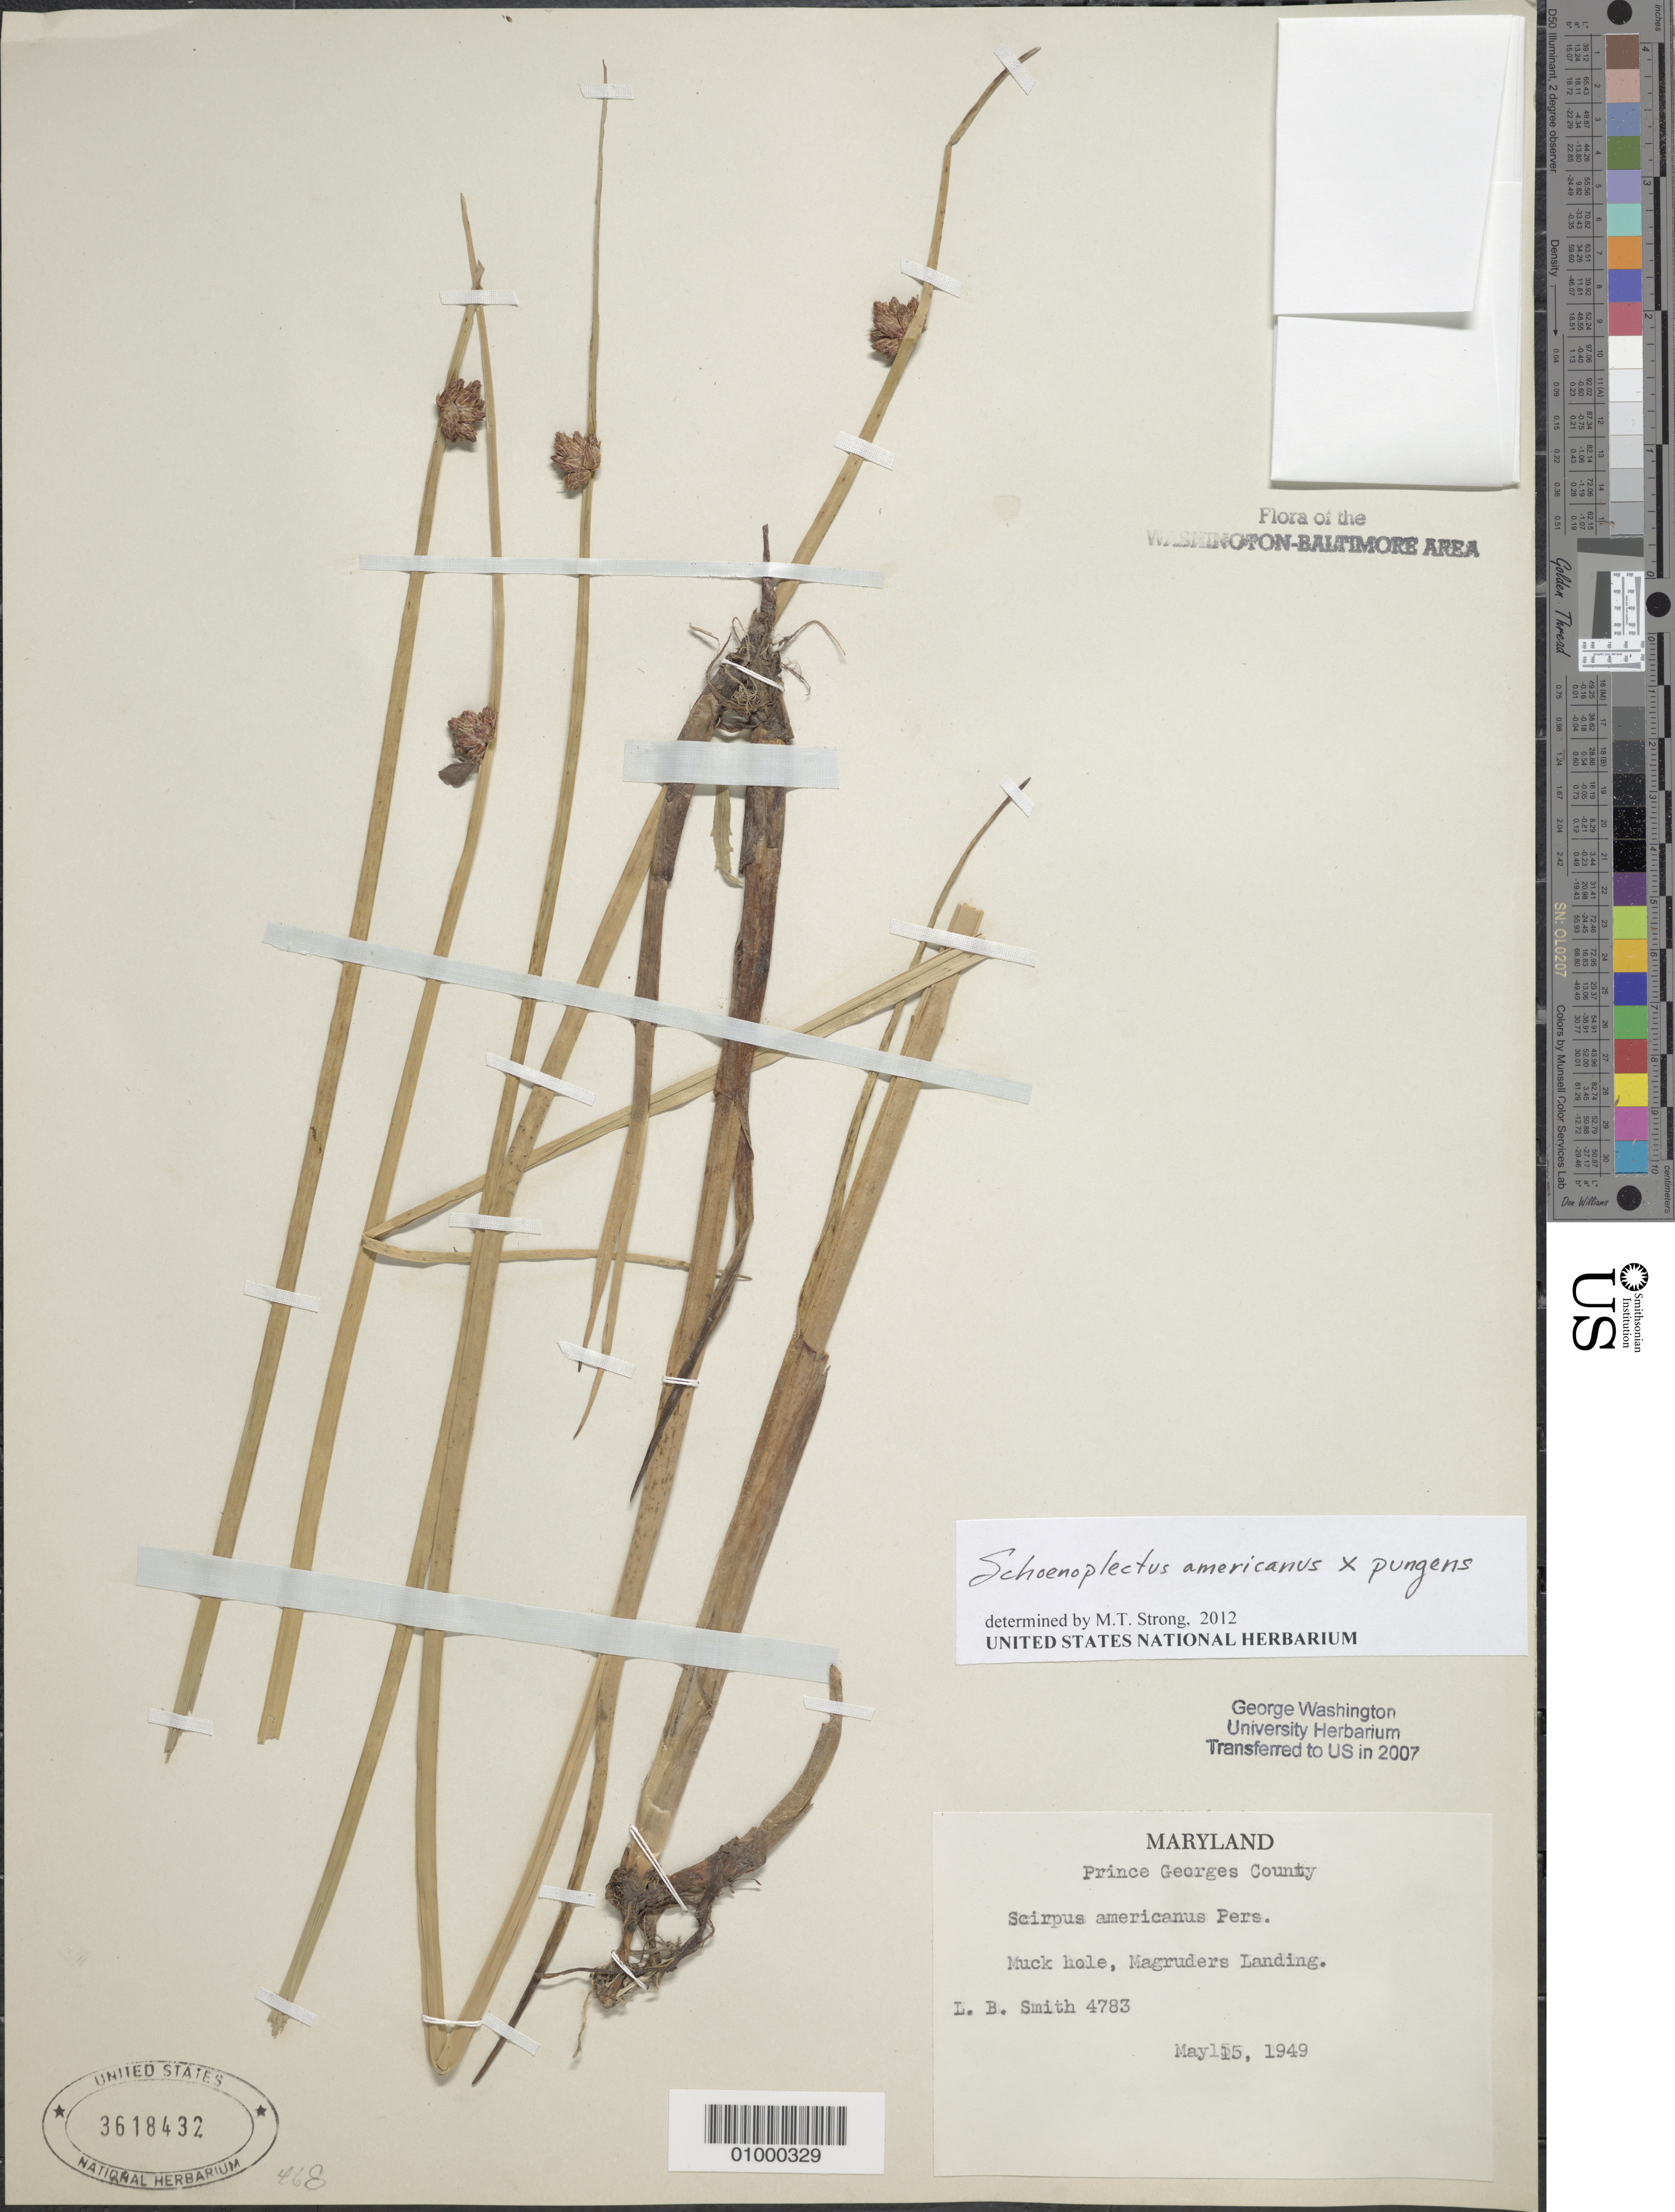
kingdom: Plantae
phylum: Tracheophyta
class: Liliopsida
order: Poales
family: Cyperaceae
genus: Schoenoplectus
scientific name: Schoenoplectus americanus x S. pungens (Vahl) Palla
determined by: Strong, M. T.; Acevedo-Rodríguez, P.; Carrington, C. M.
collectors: L. Smith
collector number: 4783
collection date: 1949-05-15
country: United States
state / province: Maryland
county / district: Prince George's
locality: Muck hole, Magruders Landing.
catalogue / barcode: US 3618432